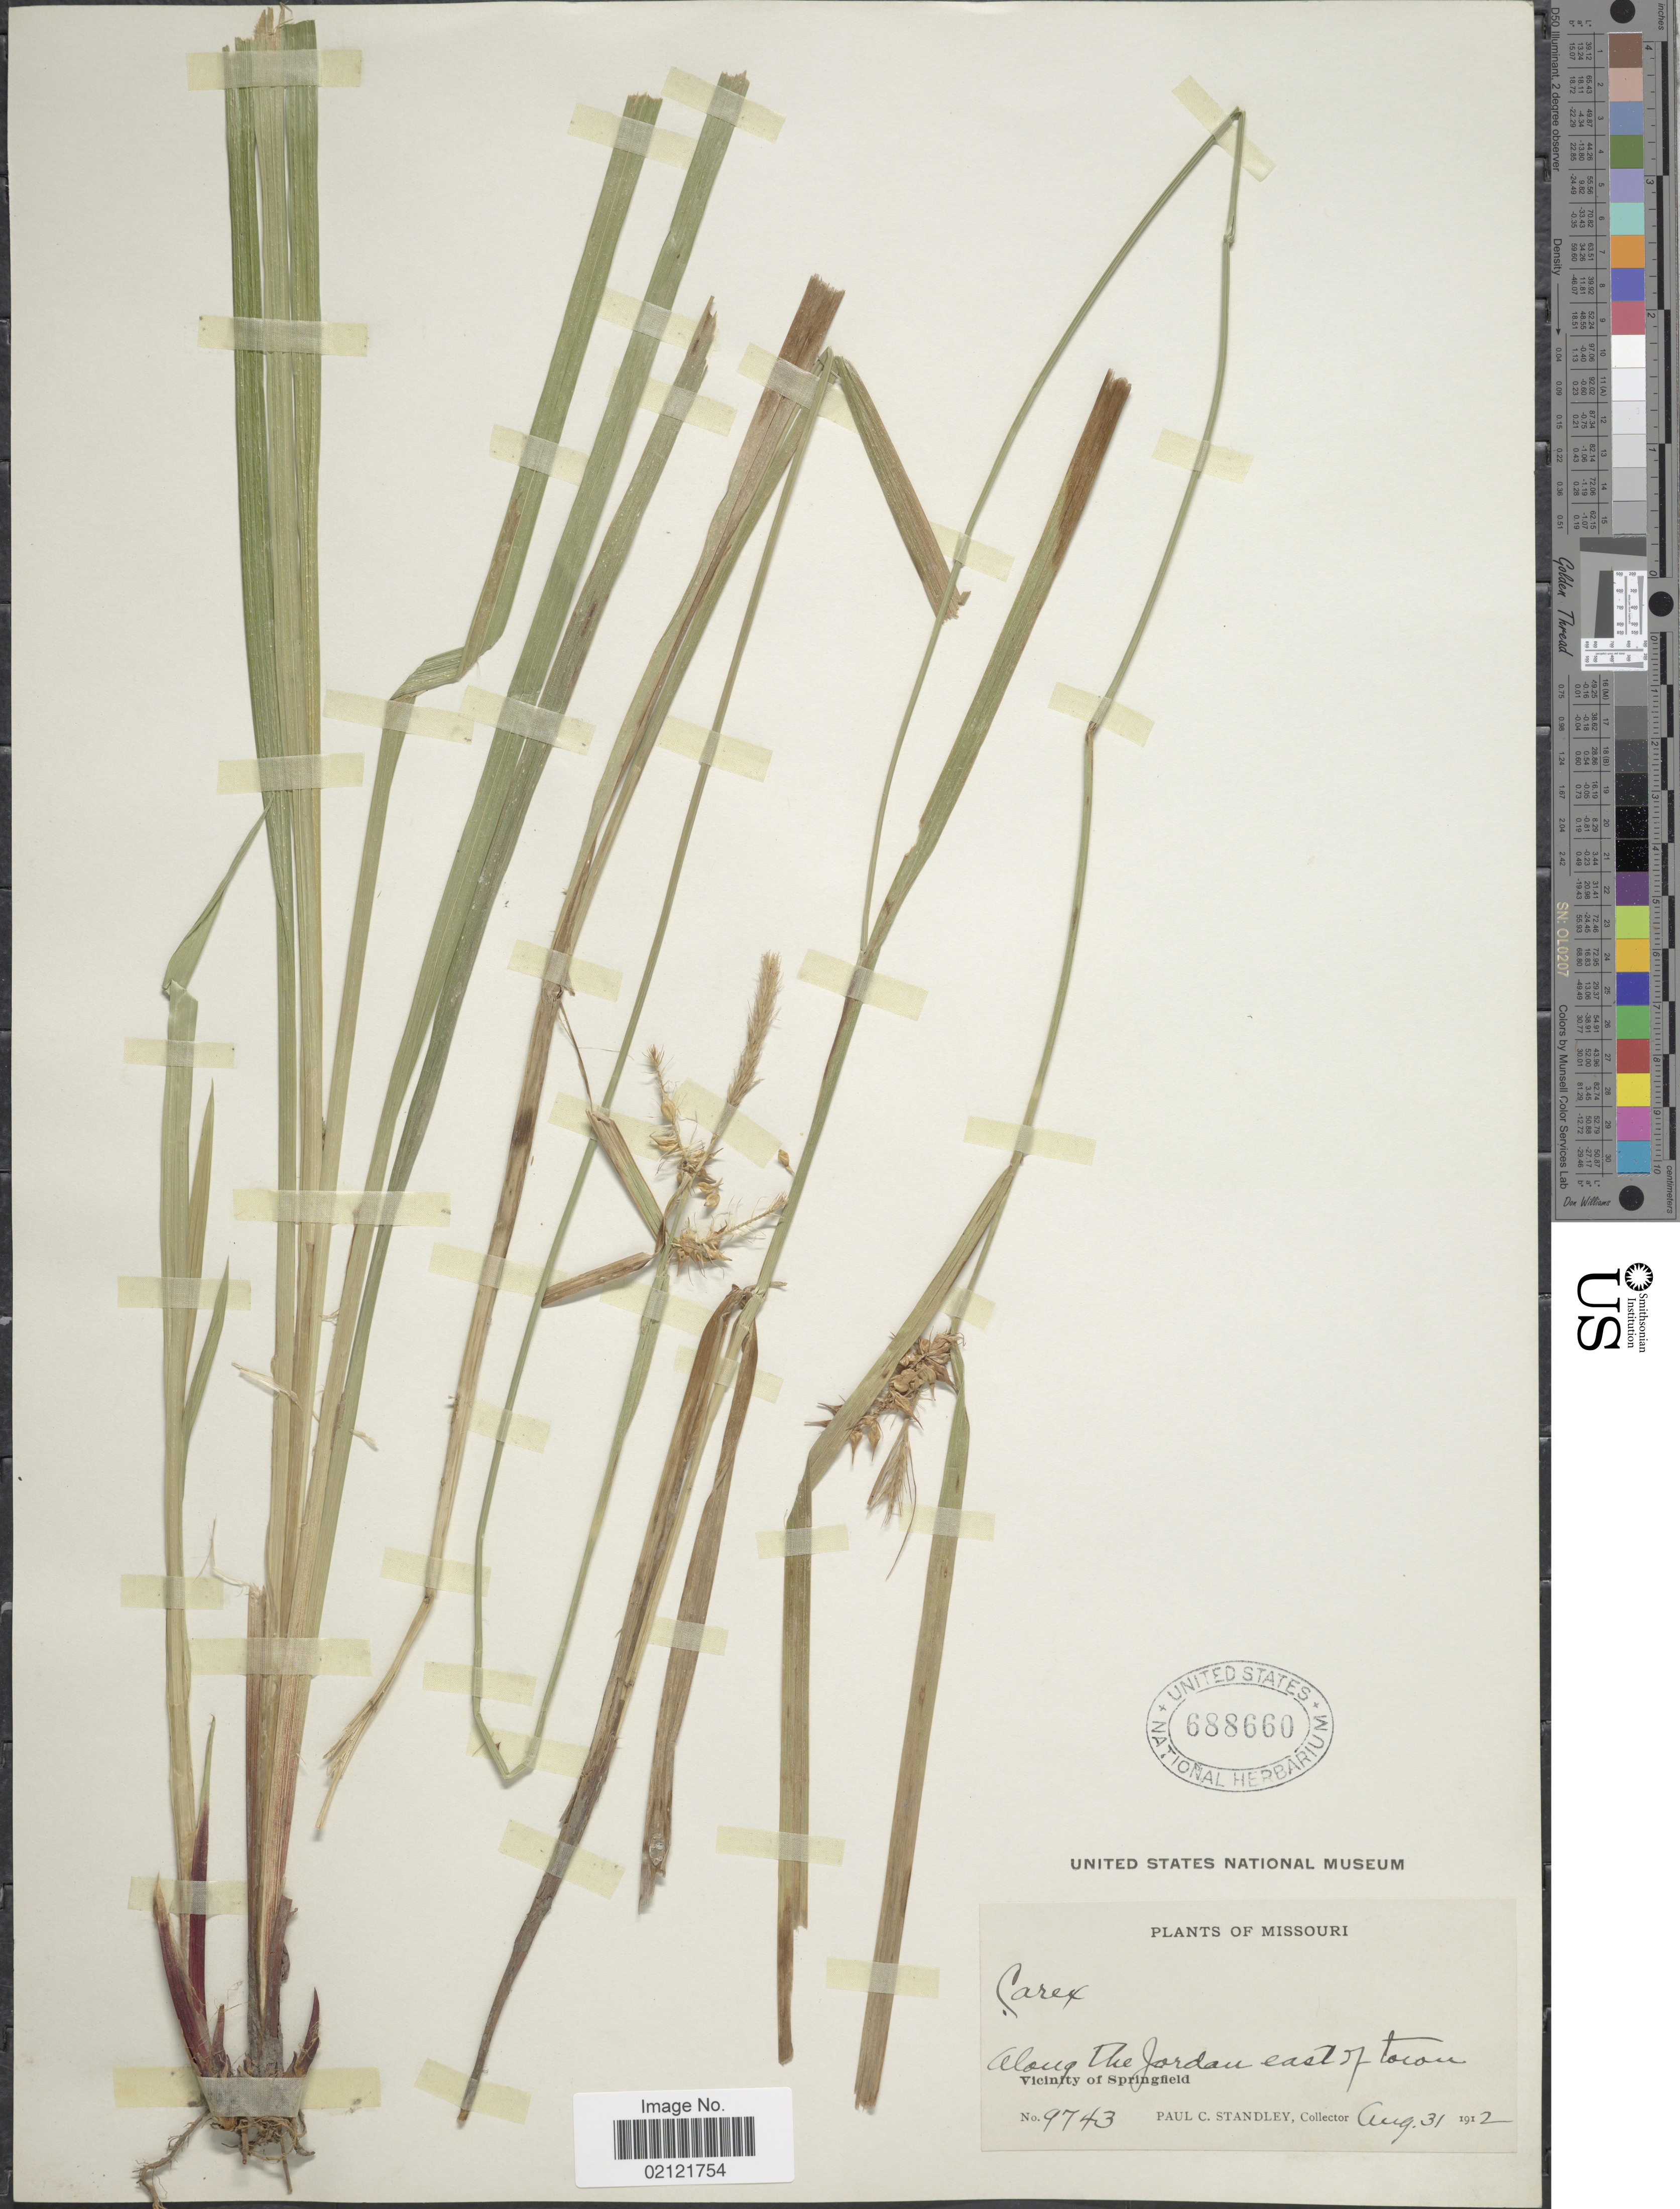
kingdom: Plantae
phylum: Tracheophyta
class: Liliopsida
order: Poales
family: Cyperaceae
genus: Carex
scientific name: Carex lupulina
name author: Muhl. ex Willd.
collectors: P. C. Standley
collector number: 9743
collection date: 1912-08-31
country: United States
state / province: Missouri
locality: Along the Jordan east of town, Vicinity of Springfield.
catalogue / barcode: US 688660